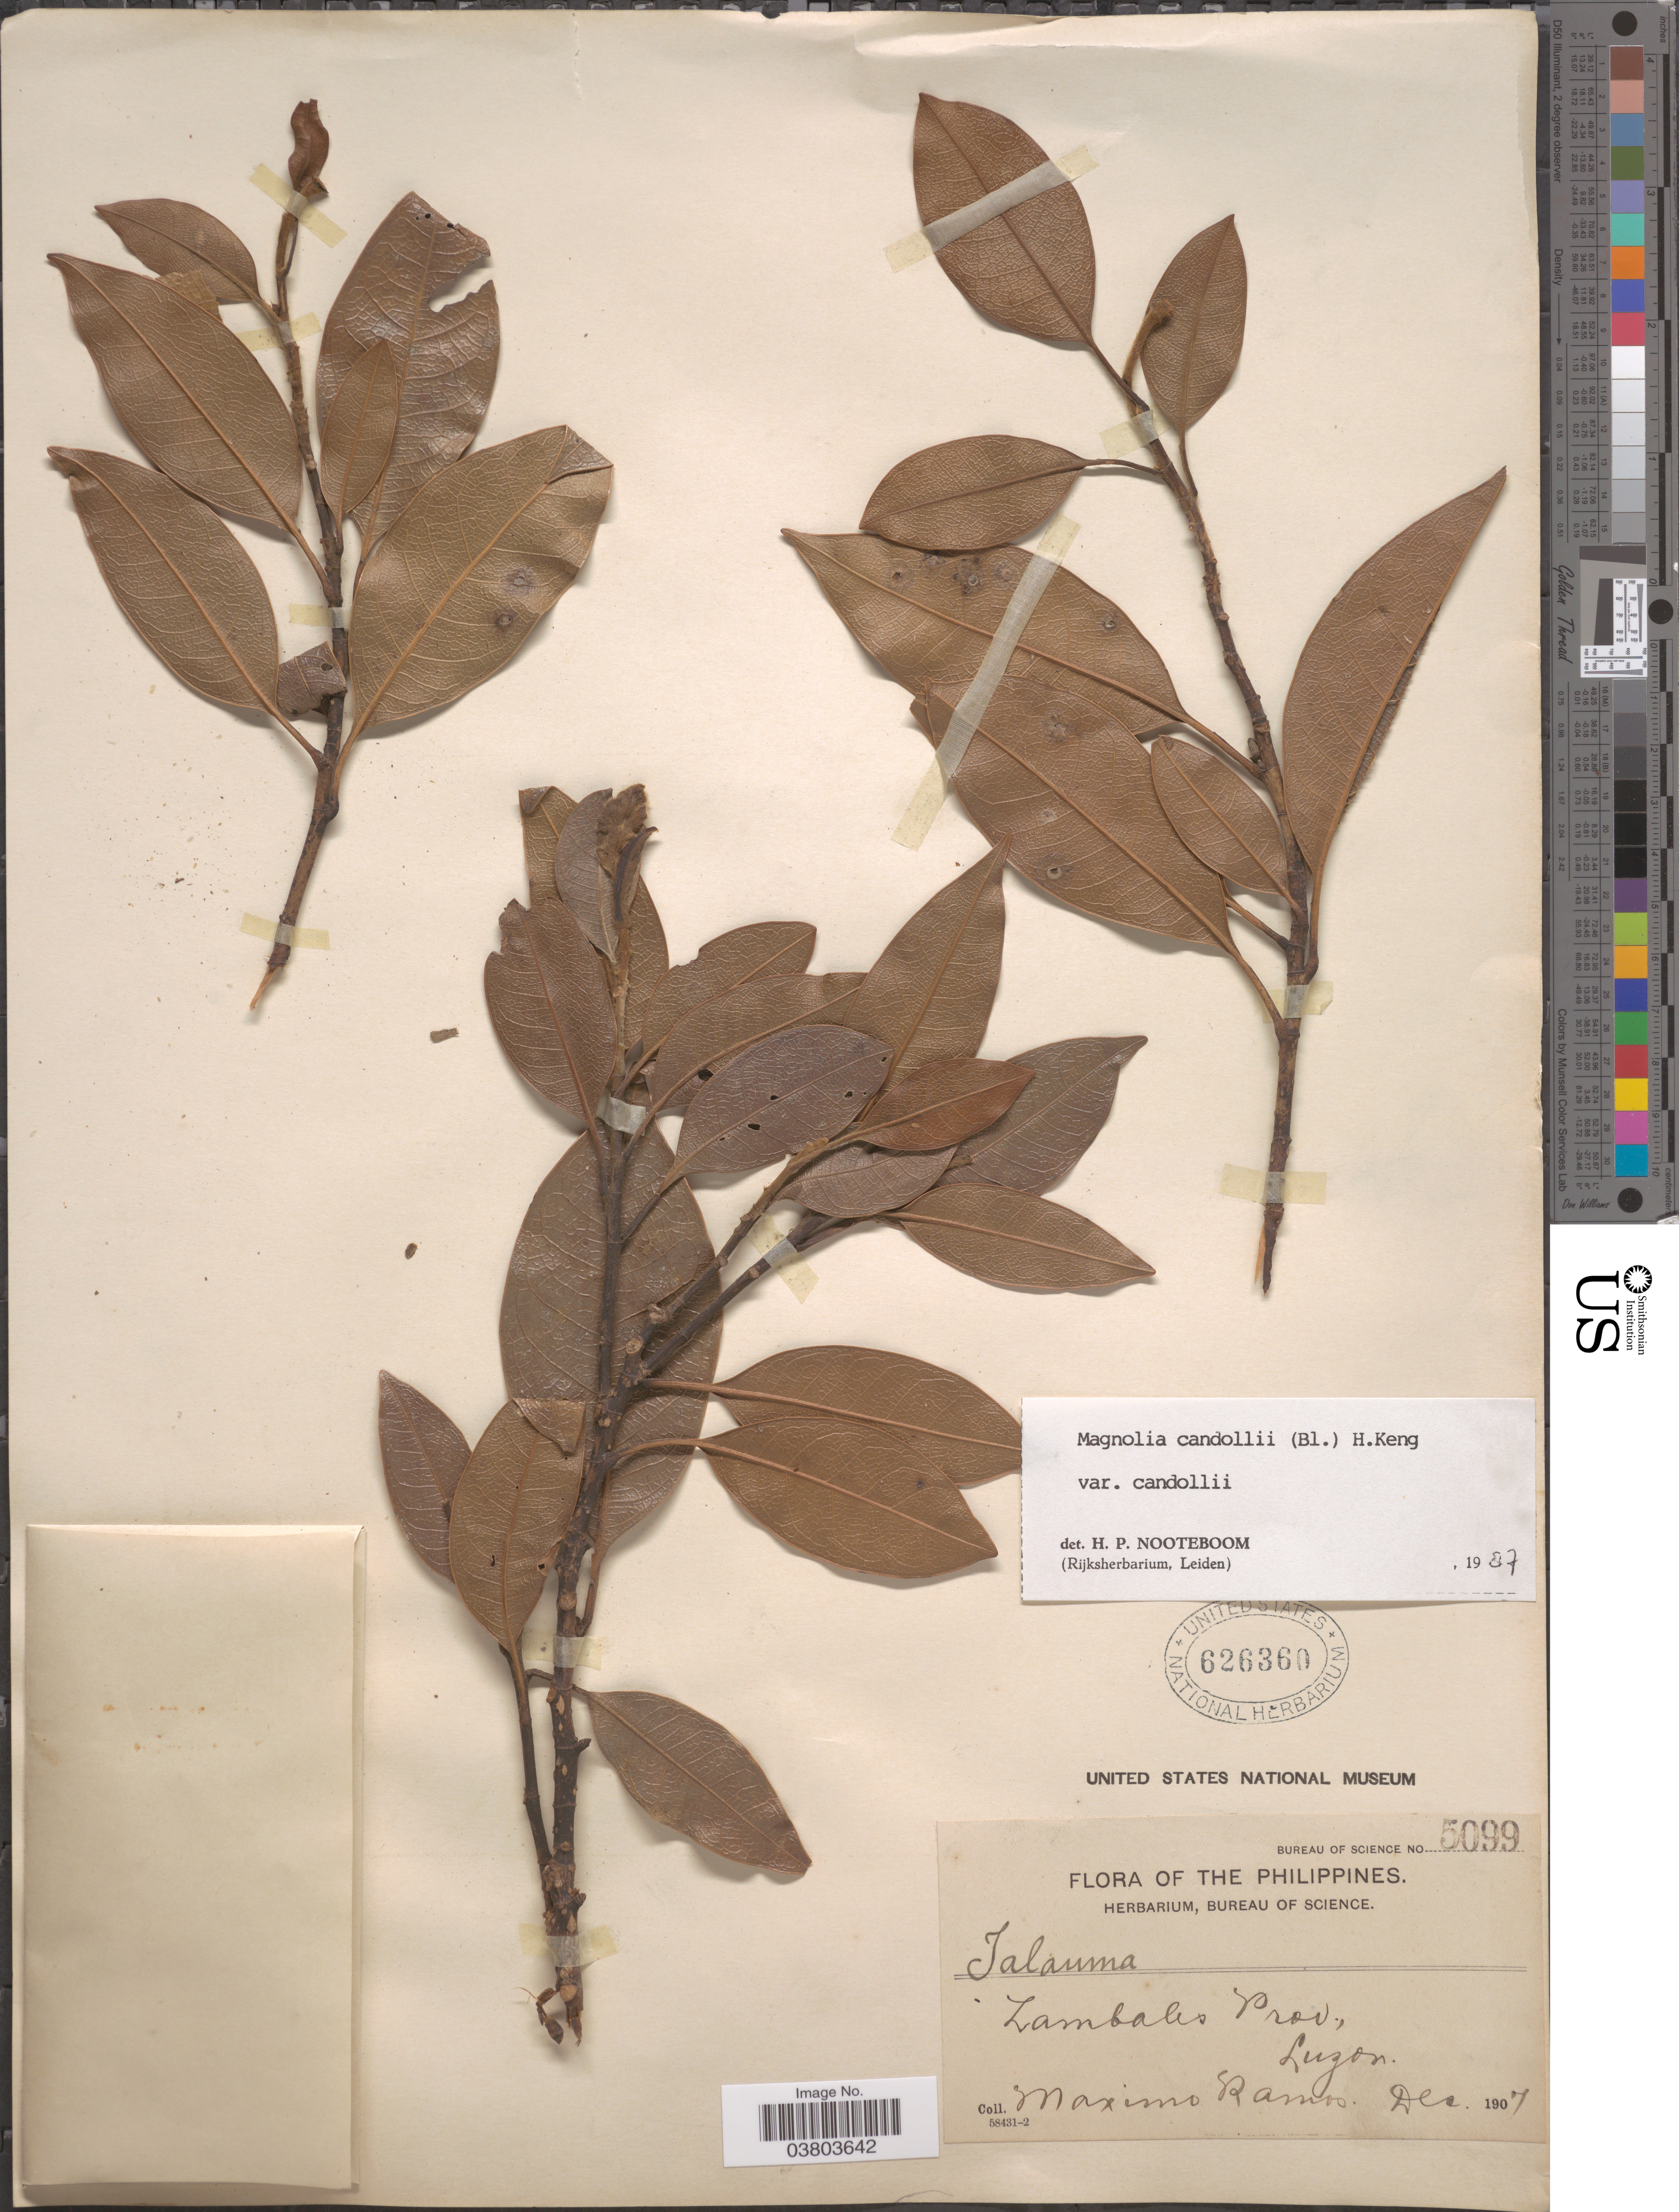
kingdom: Plantae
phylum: Tracheophyta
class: Magnoliopsida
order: Magnoliales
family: Magnoliaceae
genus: Magnolia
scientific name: Magnolia candollei var. candollei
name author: Link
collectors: M. Ramos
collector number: Bureau of Science 5099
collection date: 1907-12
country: Philippines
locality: Zambales Prov., Luzon.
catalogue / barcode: US 626360